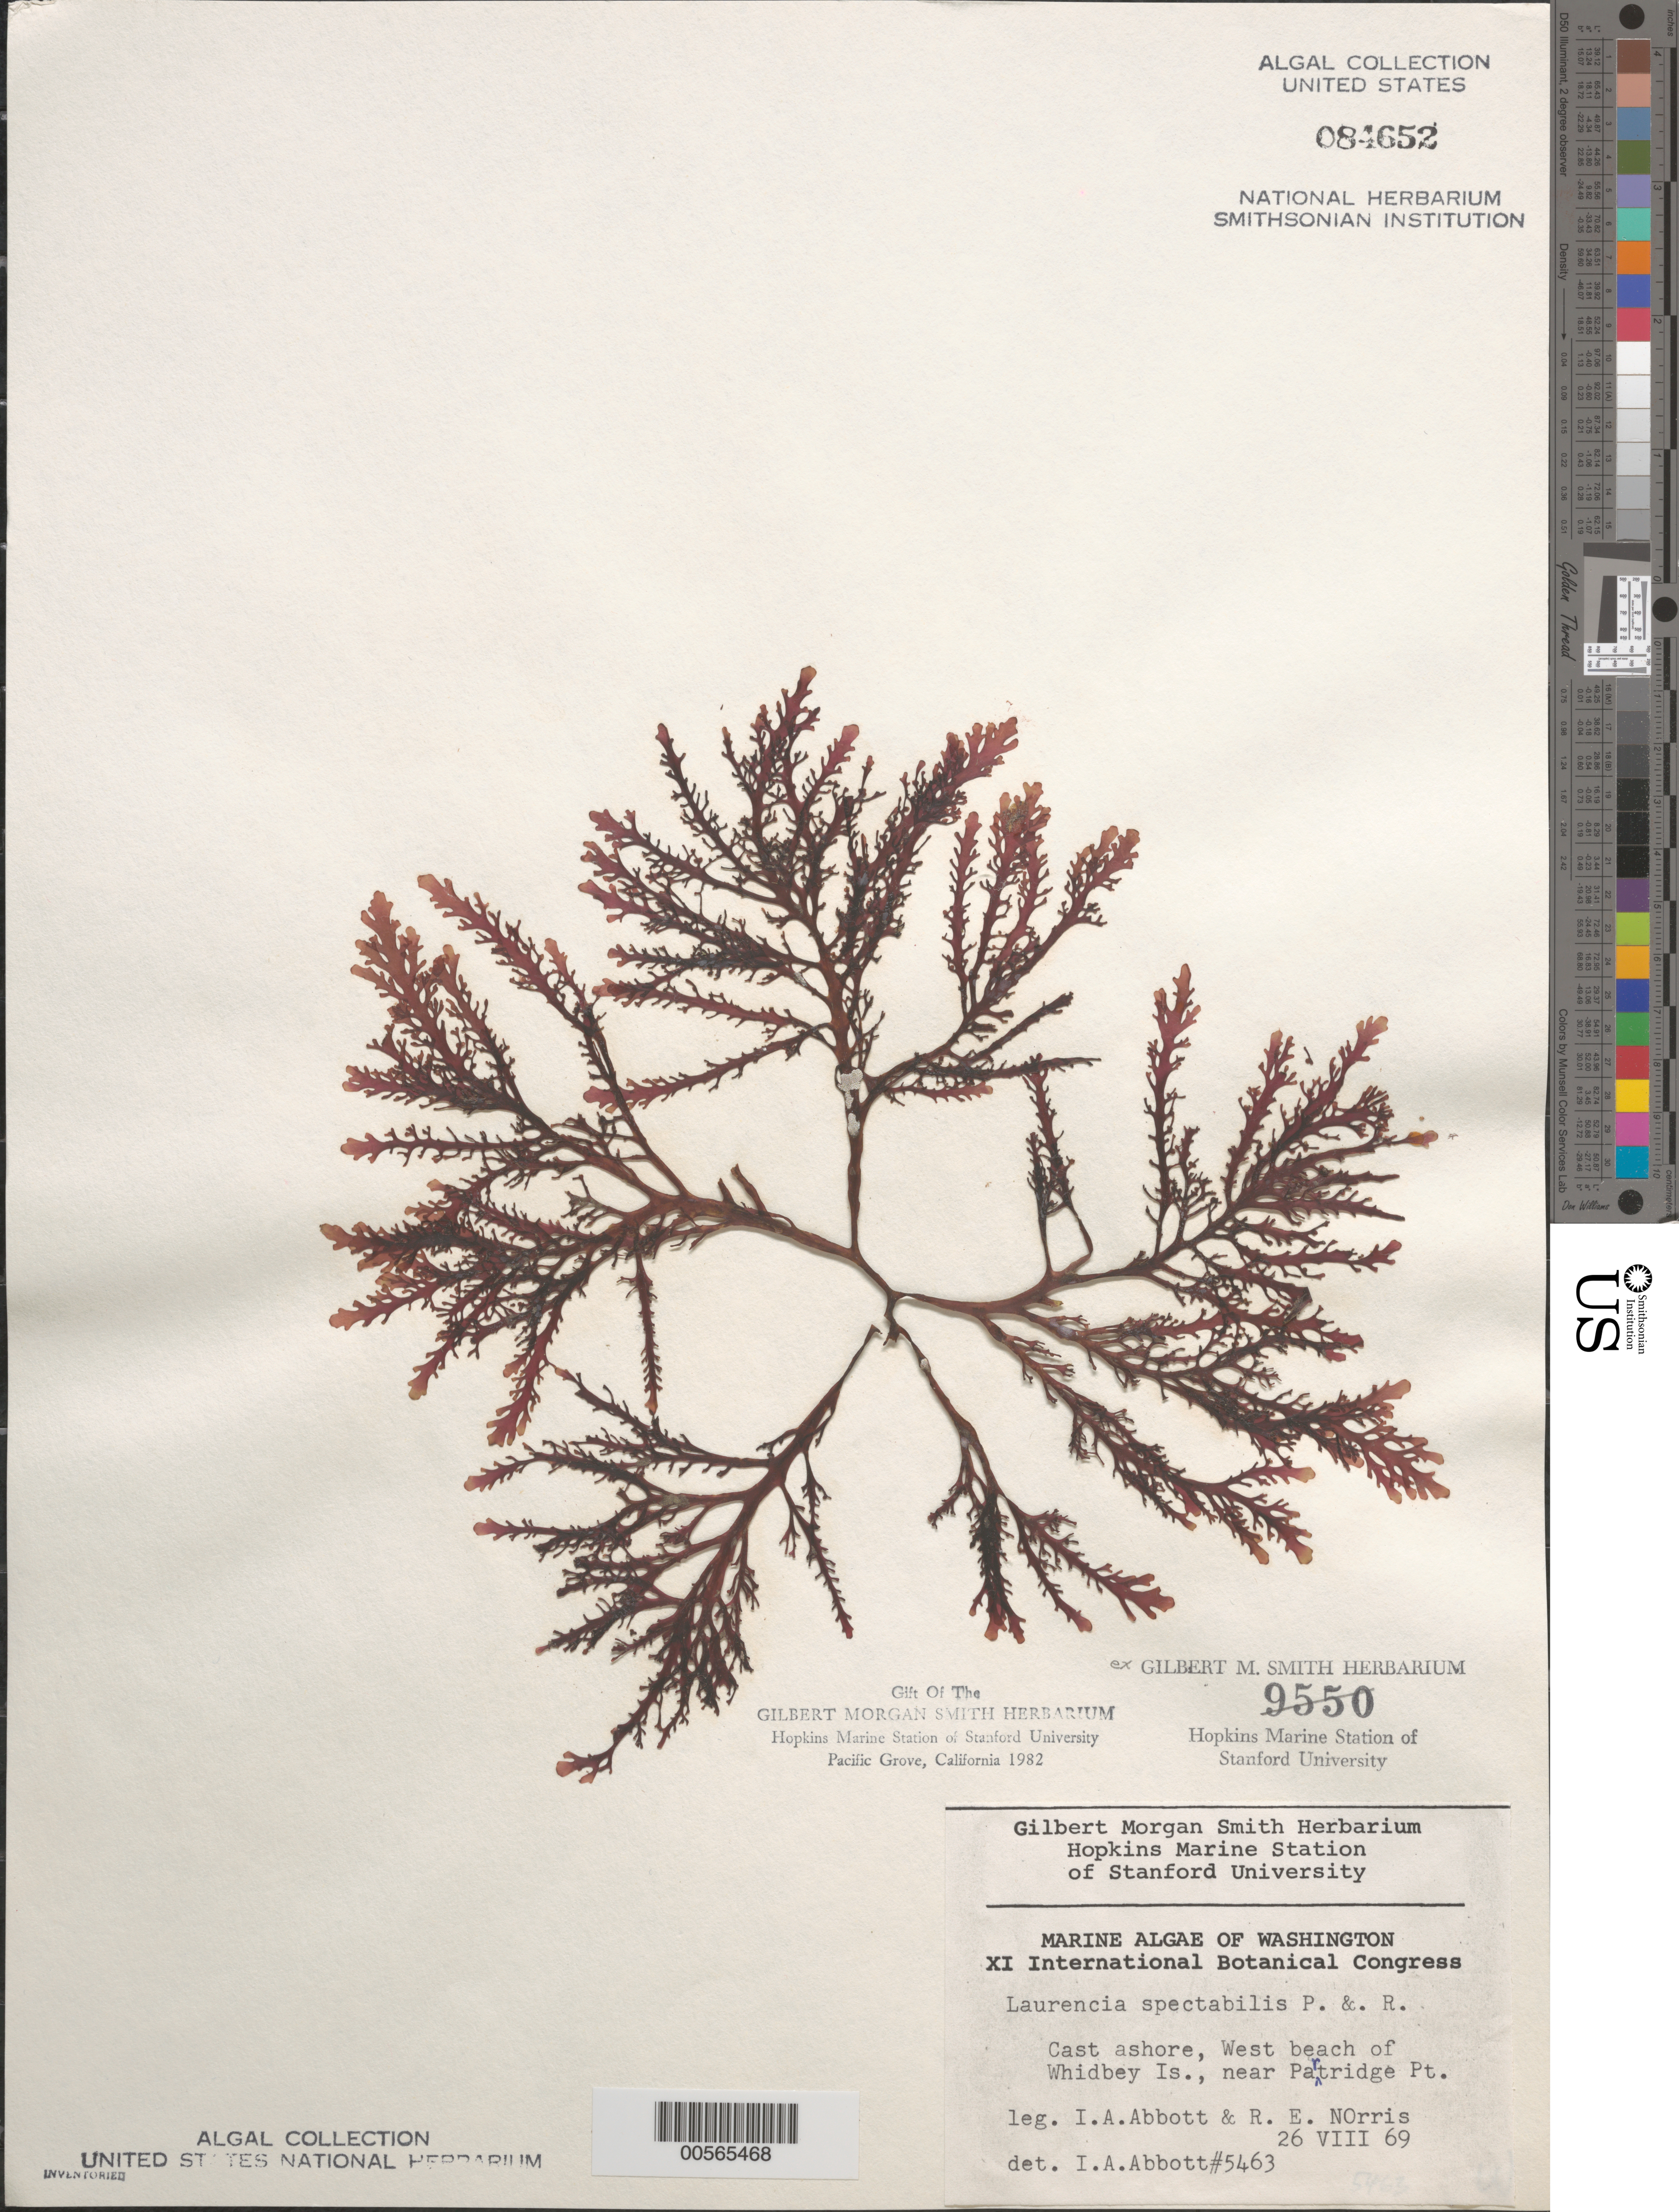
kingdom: Plantae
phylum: Rhodophyta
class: Florideophyceae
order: Ceramiales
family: Rhodomelaceae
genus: Osmundea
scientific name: Osmundea spectabilis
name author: (Postels & Rupr.) K.W. Nam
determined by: Algae name updating Project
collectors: I. A. Abbott & R. E. Norris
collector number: IAA 5463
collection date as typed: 26 Aug 1969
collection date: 1969-08-26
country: United States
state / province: Washington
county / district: Island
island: Whidbey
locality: West Beach near Partridge Point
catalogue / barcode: US 84652